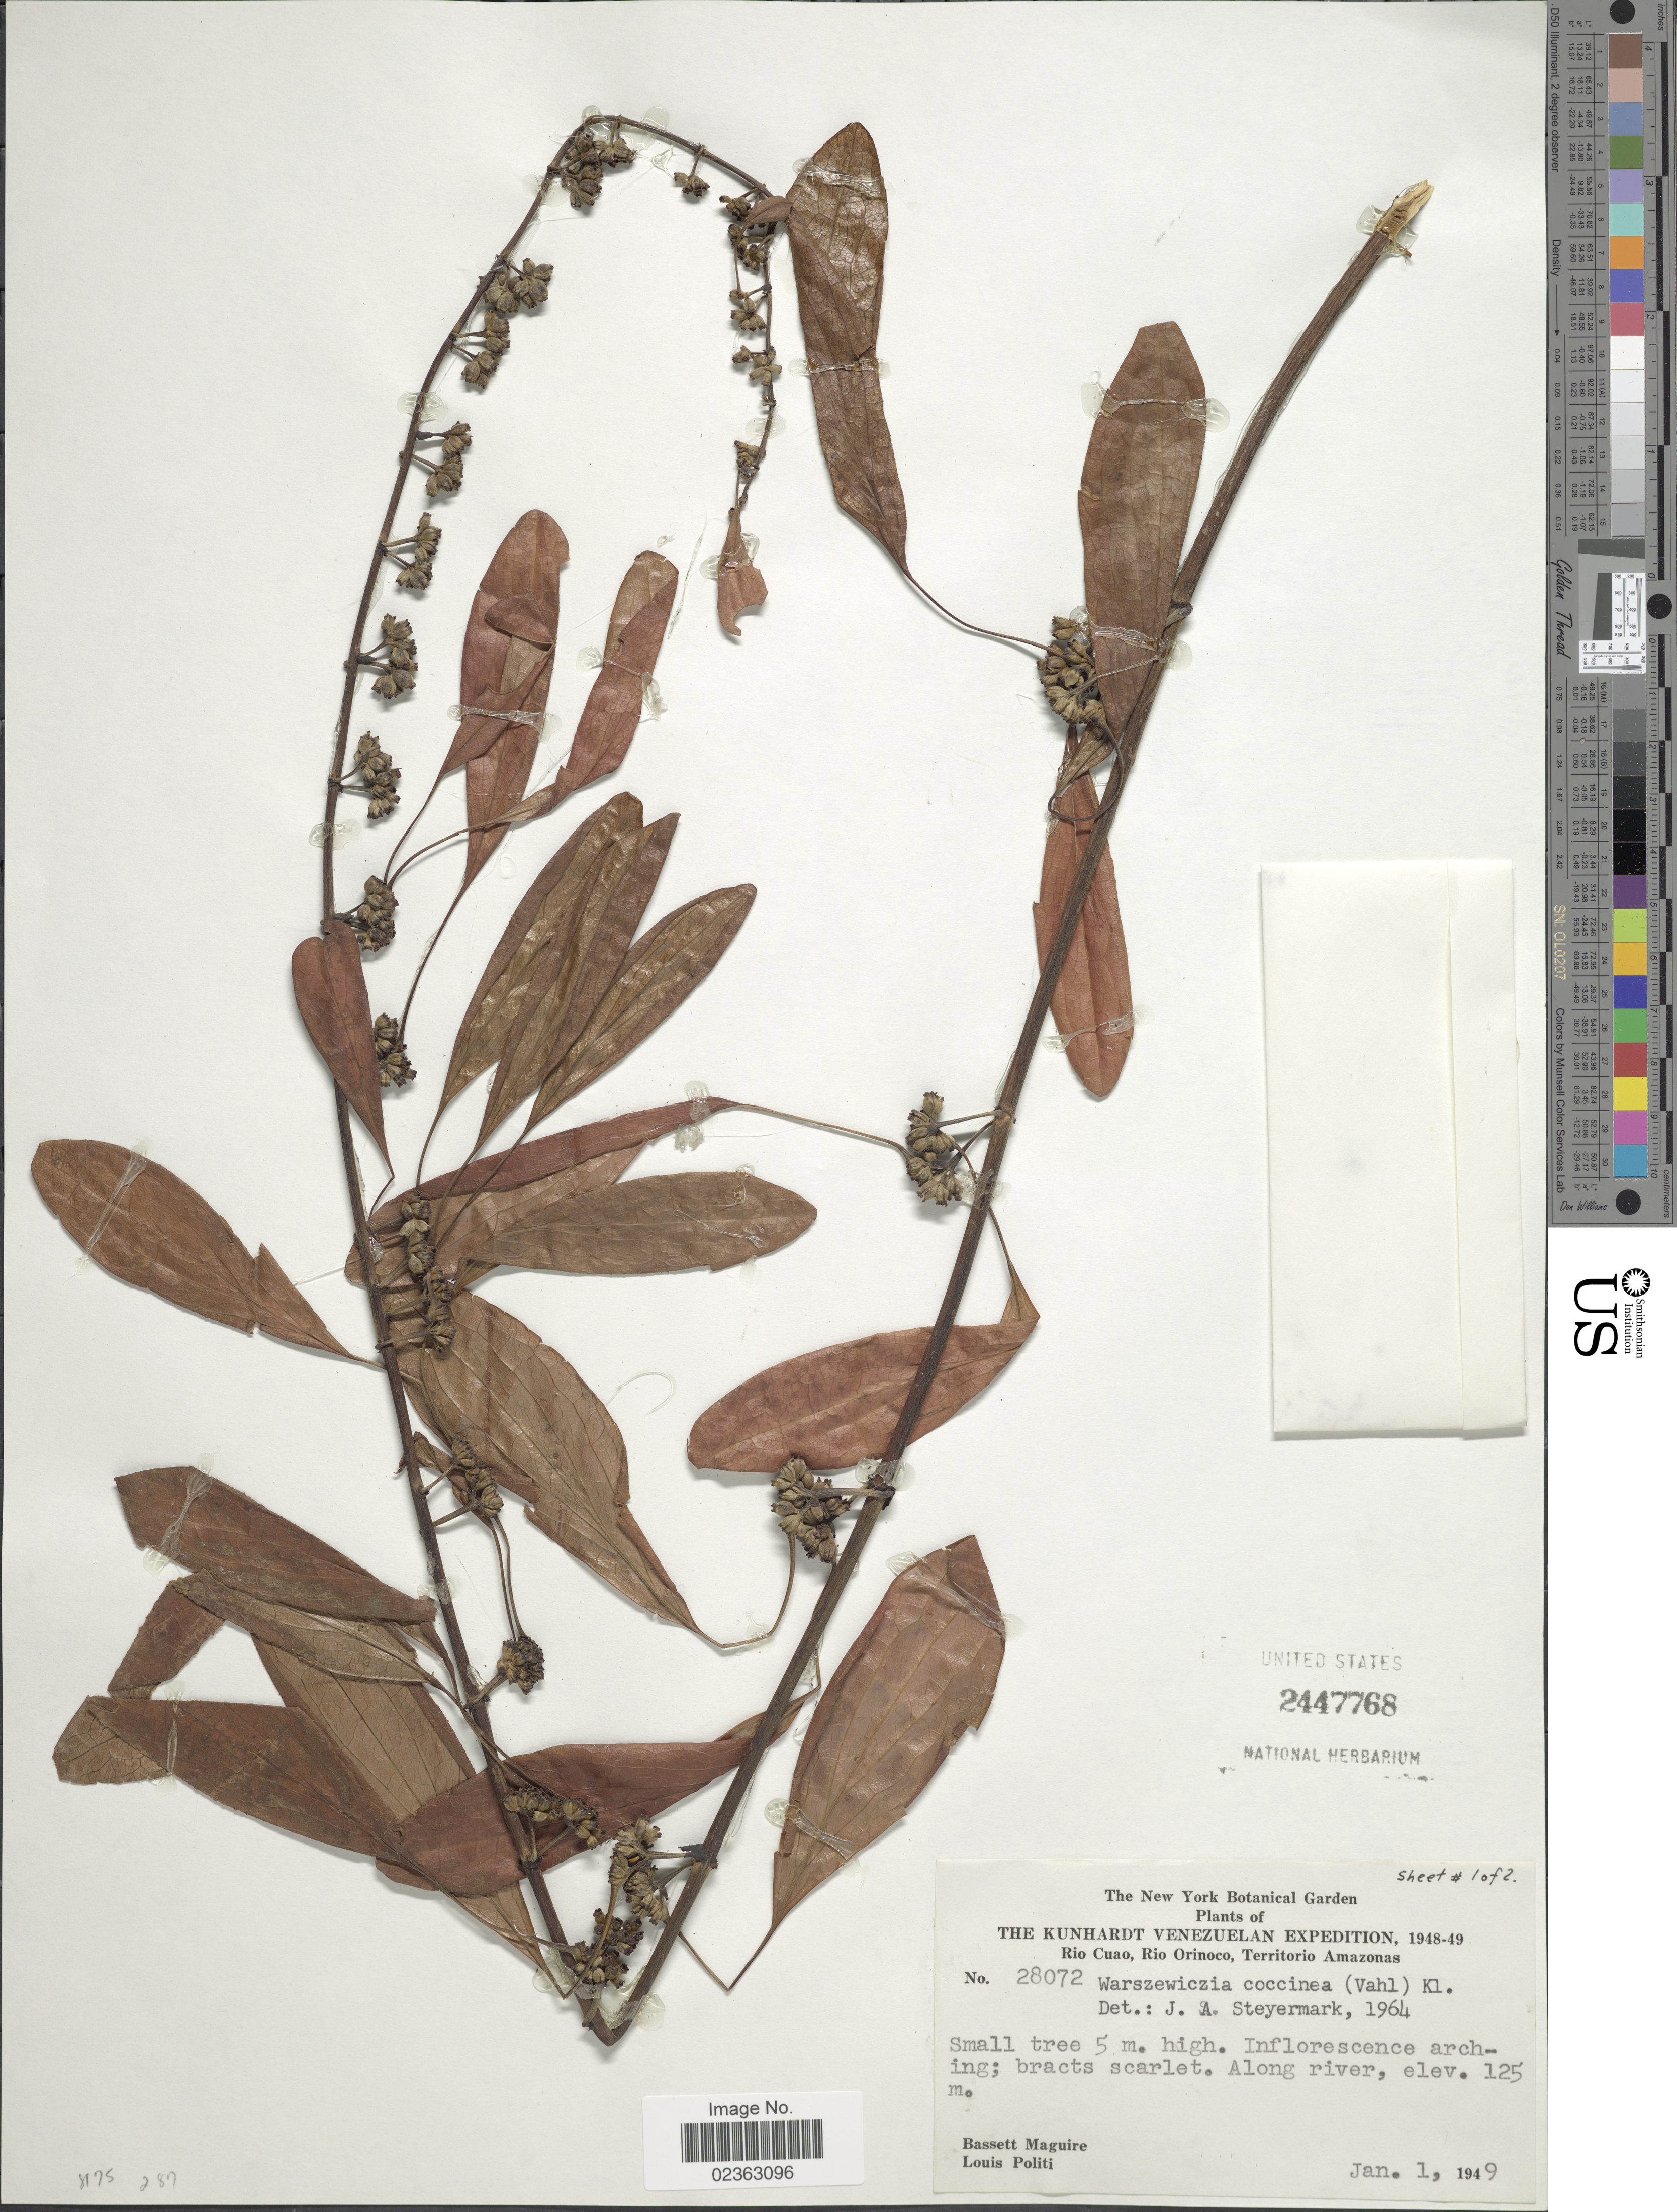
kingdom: Plantae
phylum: Tracheophyta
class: Magnoliopsida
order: Gentianales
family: Rubiaceae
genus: Warszewiczia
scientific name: Warszewiczia coccinea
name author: (Vahl) Klotzsch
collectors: B. Maguire & L. Politi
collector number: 28072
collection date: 1949-01-01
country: Venezuela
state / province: Amazonas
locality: Rio Cuao, Rio Orinoco, Territorio Amazonas, along river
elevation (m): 125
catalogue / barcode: US 2447768